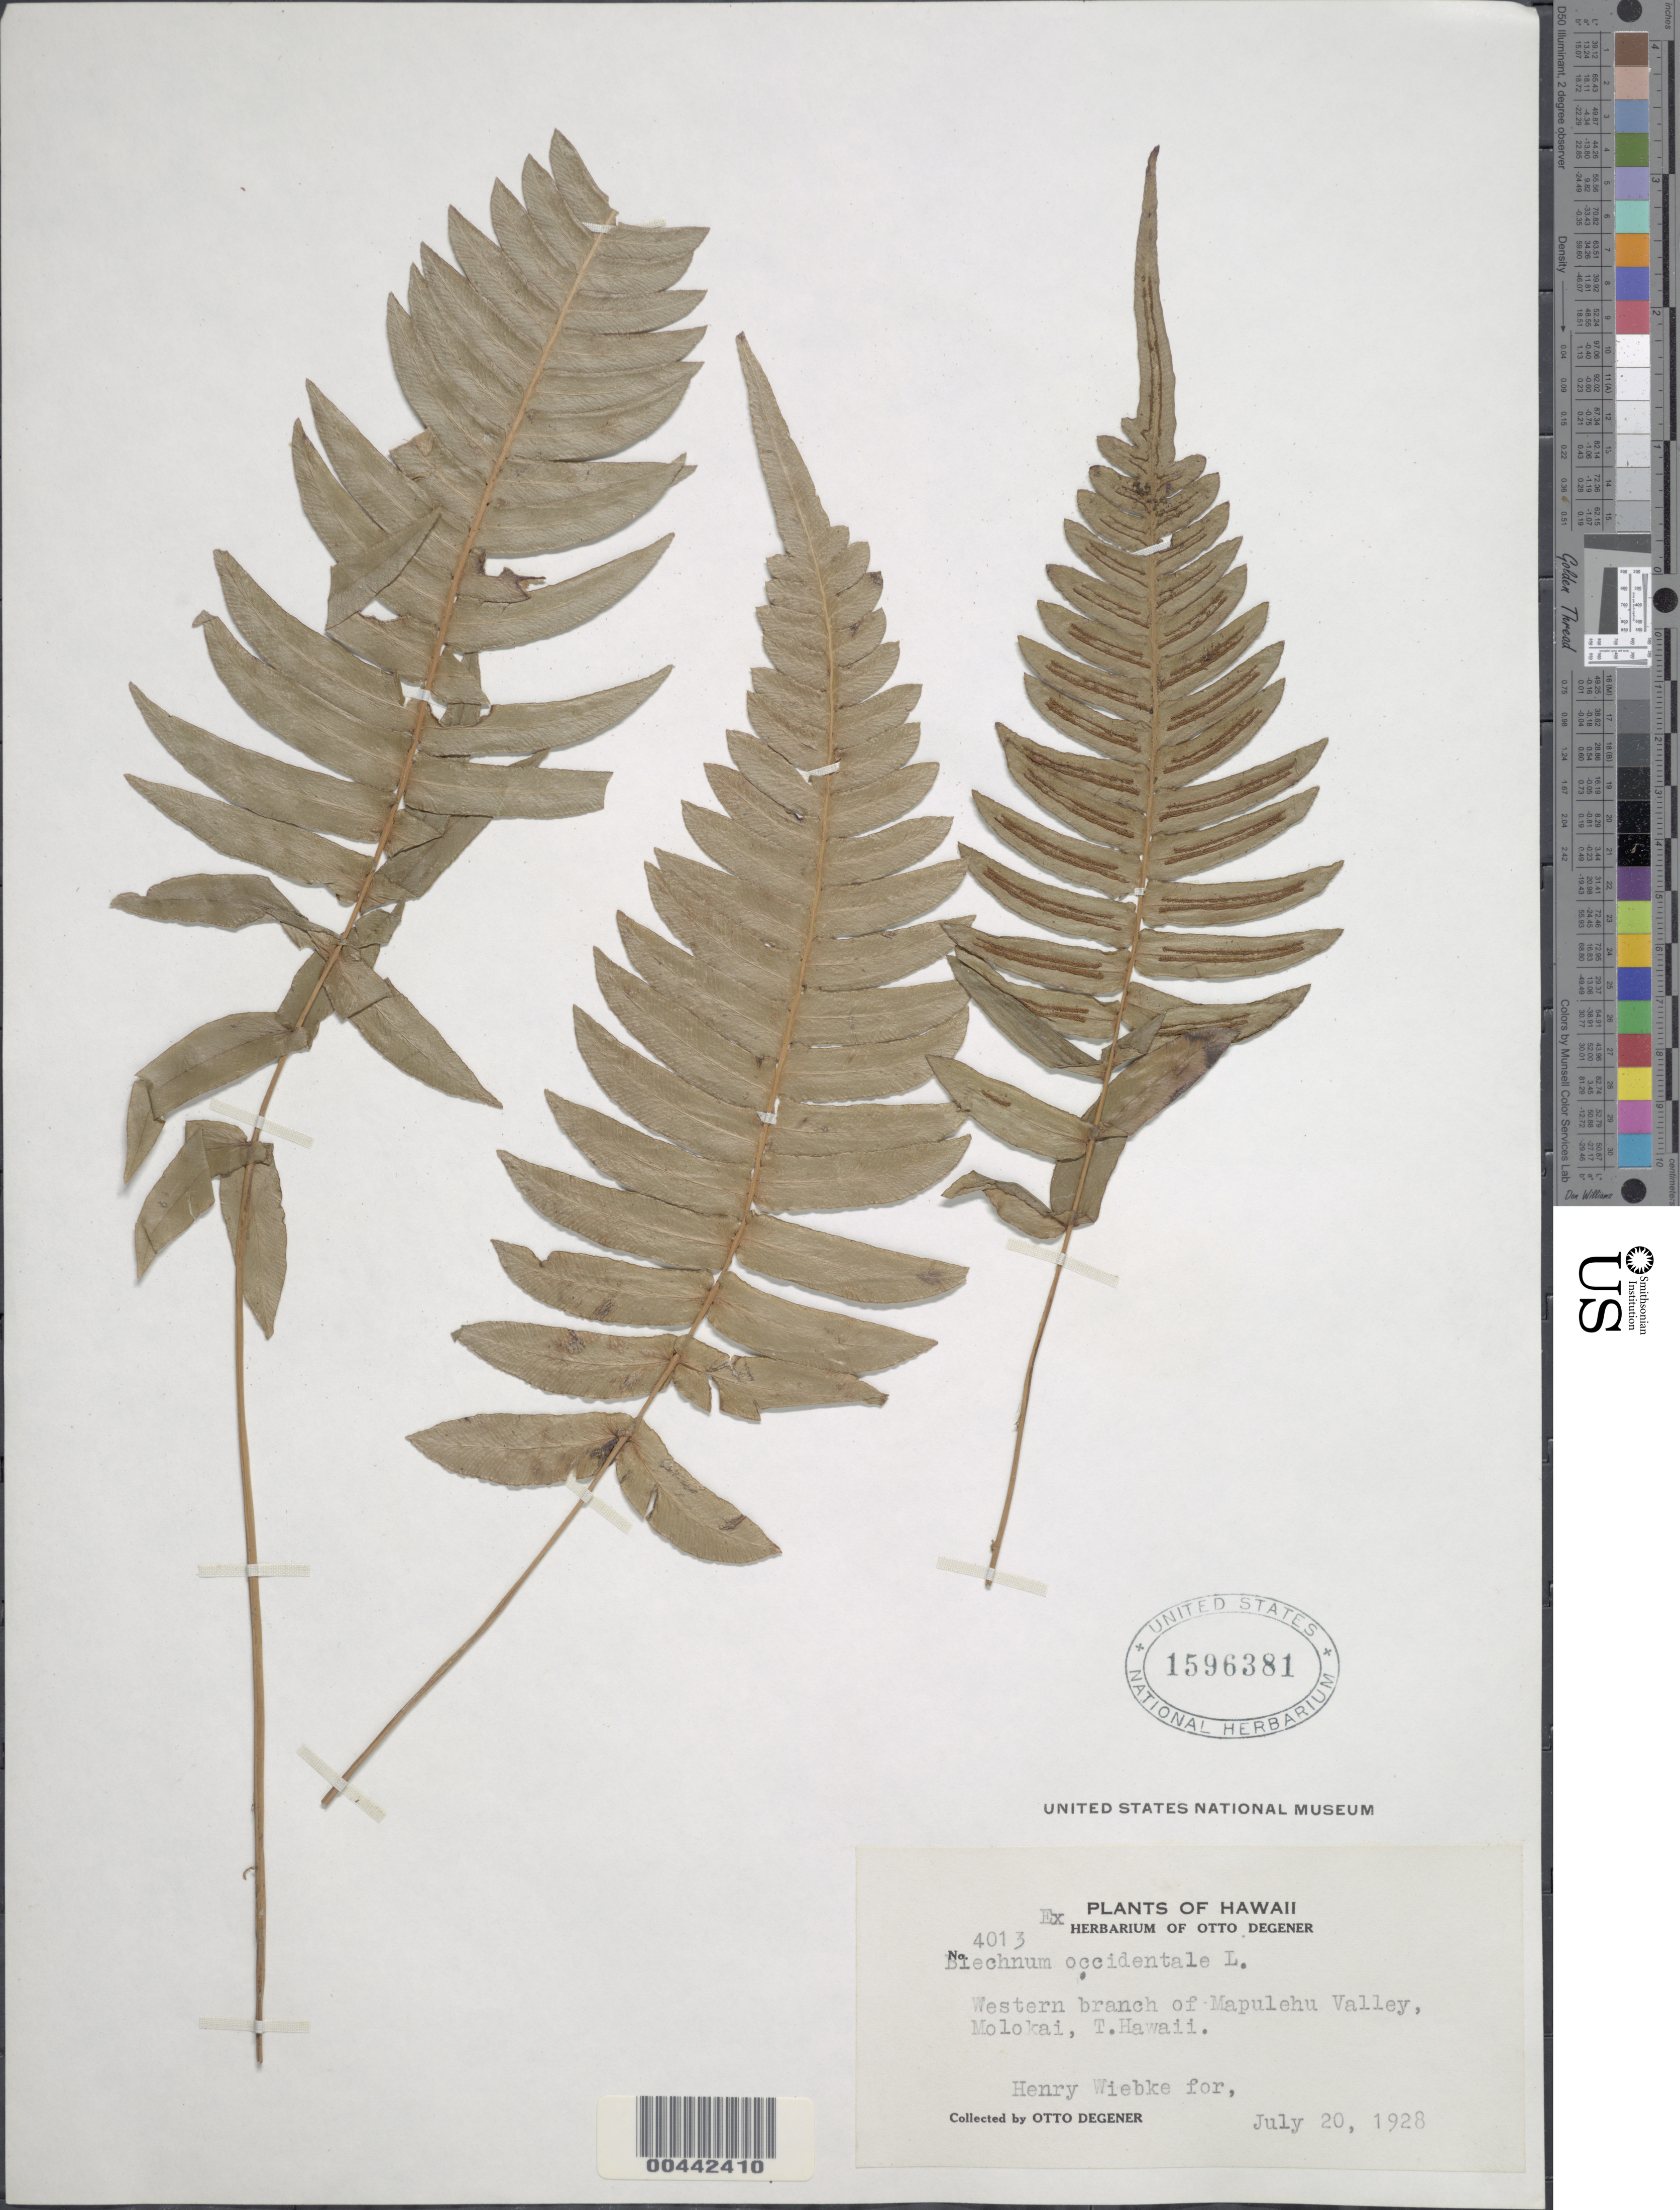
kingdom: Plantae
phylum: Tracheophyta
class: Polypodiopsida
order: Polypodiales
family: Blechnaceae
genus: Blechnum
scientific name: Blechnum appendiculatum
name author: Willd.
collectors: O. Degener & H. Wiebke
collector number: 4013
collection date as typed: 20 Jul 1928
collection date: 1928-07-20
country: United States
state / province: Hawaii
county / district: Maui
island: Moloka'i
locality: Western branch of Mapulehu Valley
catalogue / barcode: US 1596381